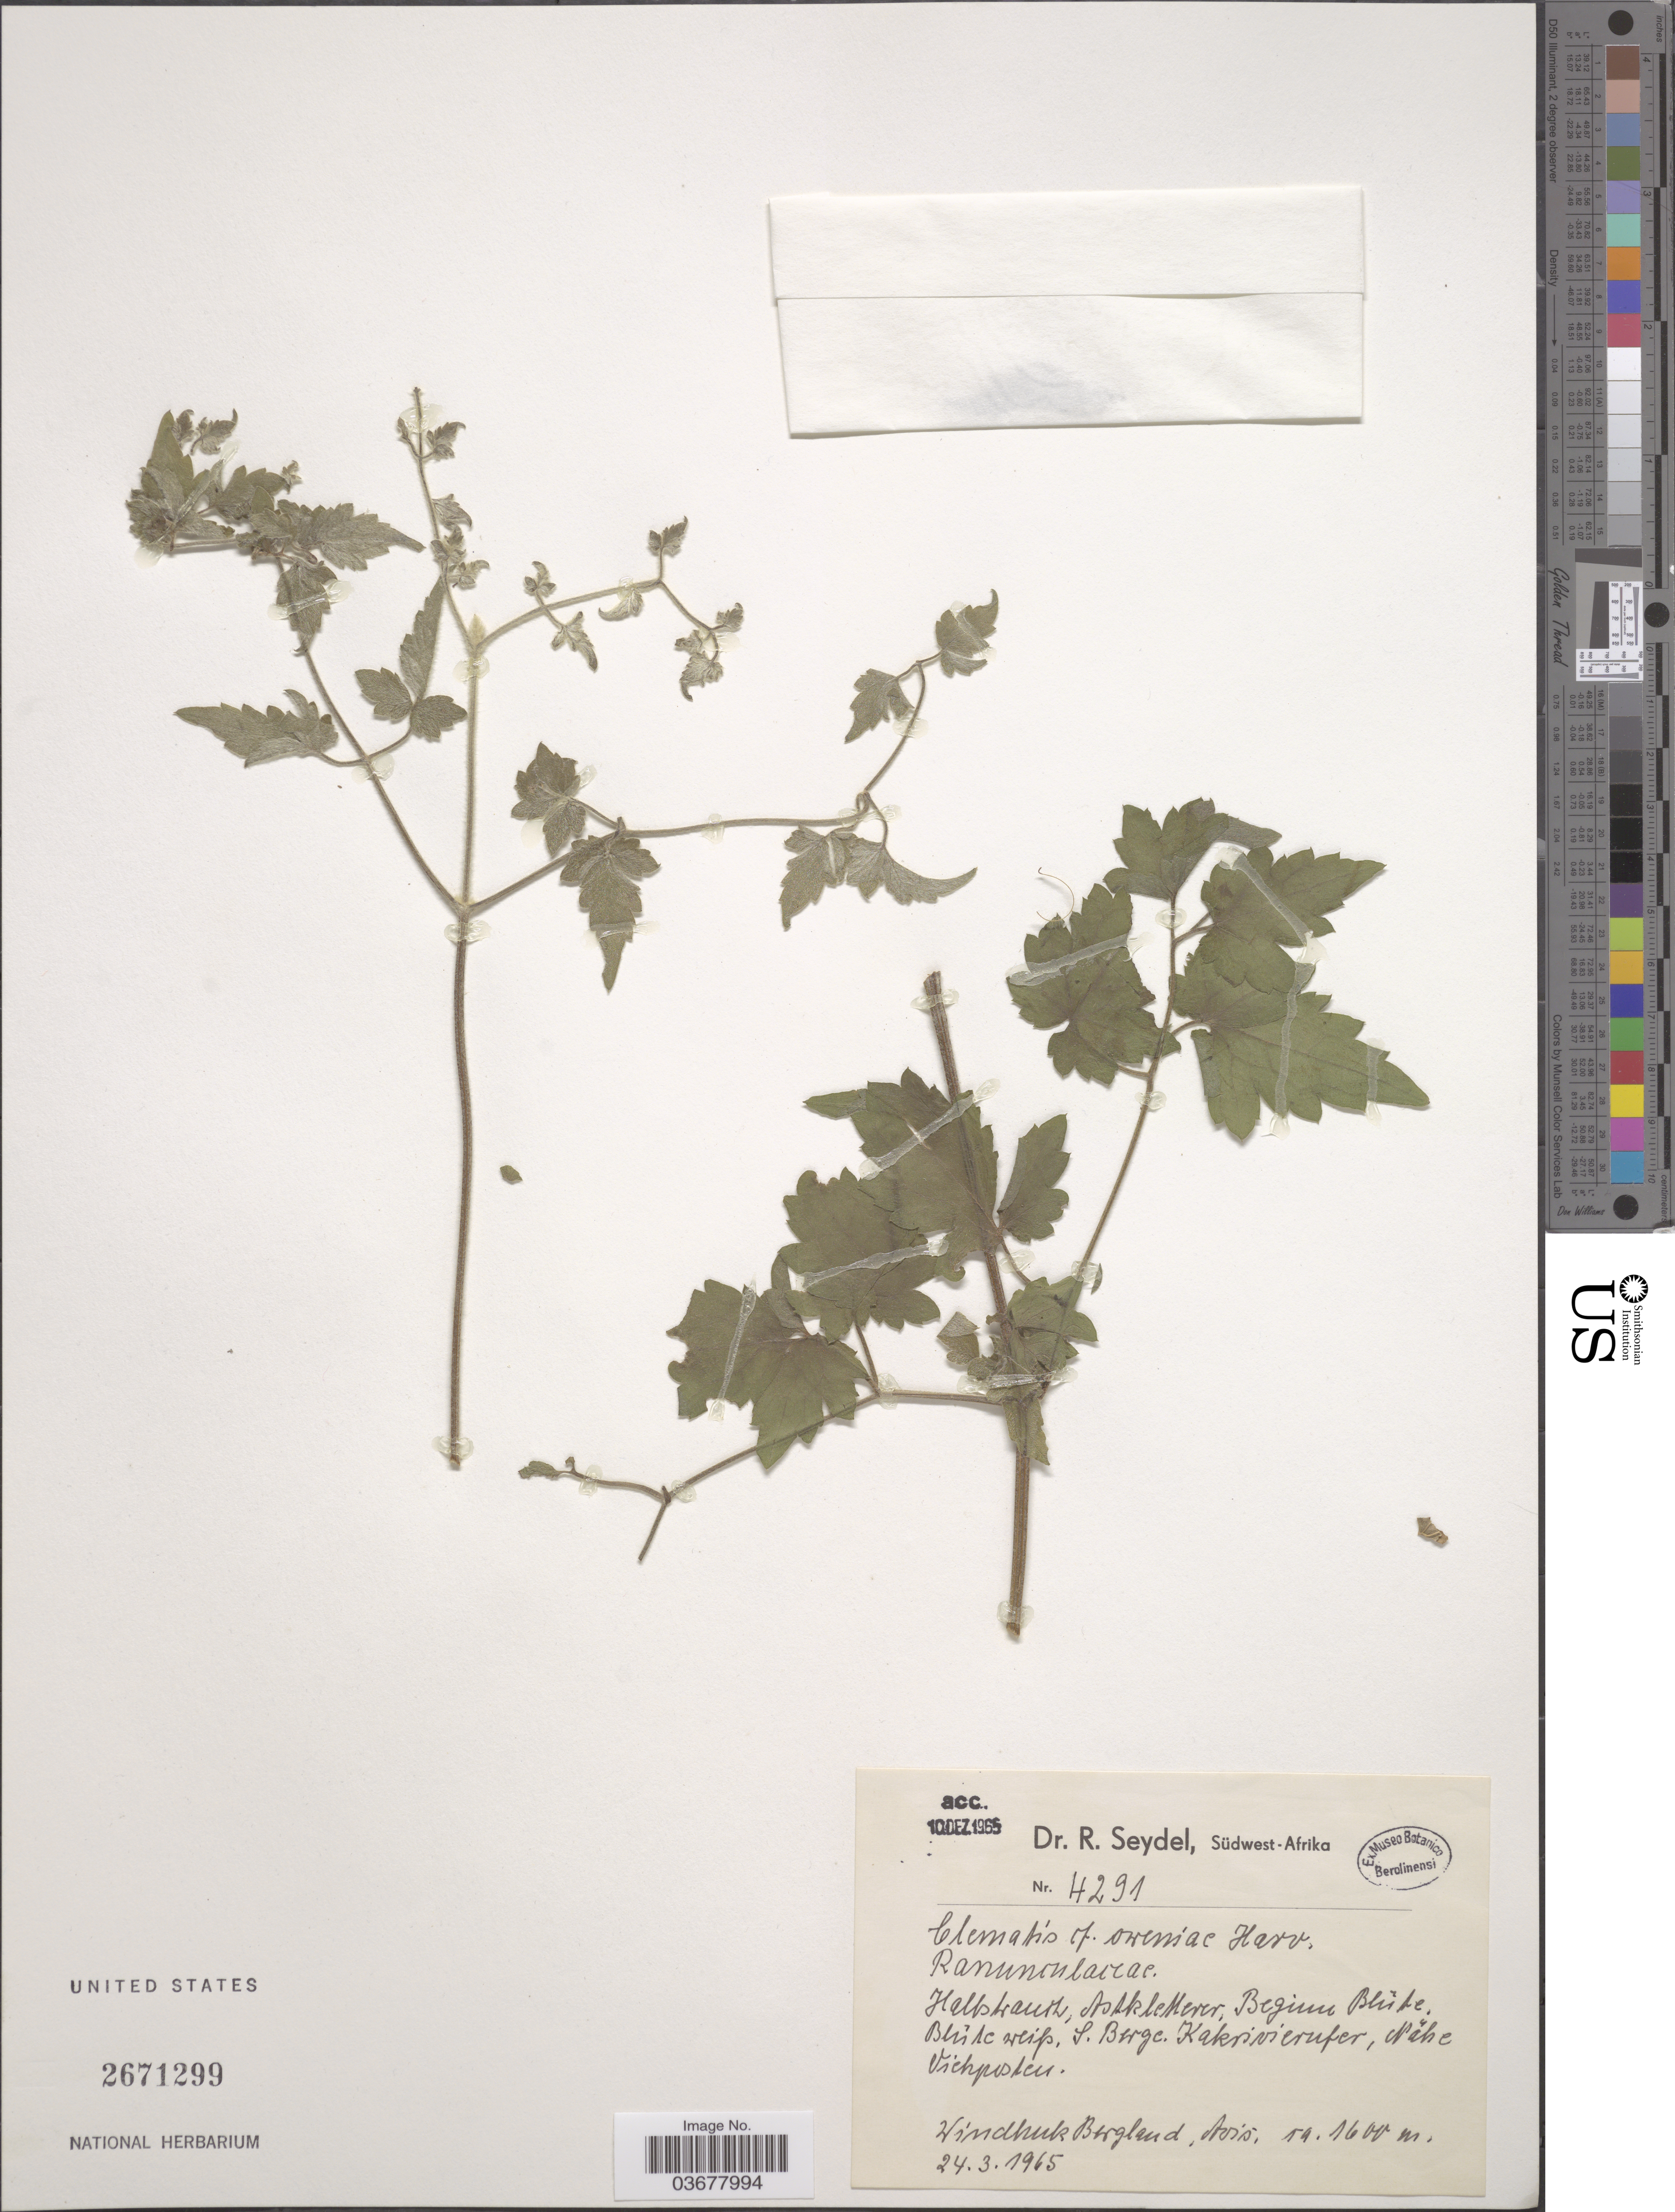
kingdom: Plantae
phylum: Tracheophyta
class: Magnoliopsida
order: Ranunculales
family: Ranunculaceae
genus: Clematis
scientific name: Clematis oweniae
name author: Harv.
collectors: R. Seydel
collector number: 4291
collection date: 1965-03-24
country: Namibia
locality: Südwest-Afrika. Windhuk Bergland, Avis.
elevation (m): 1600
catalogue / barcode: US 2671299